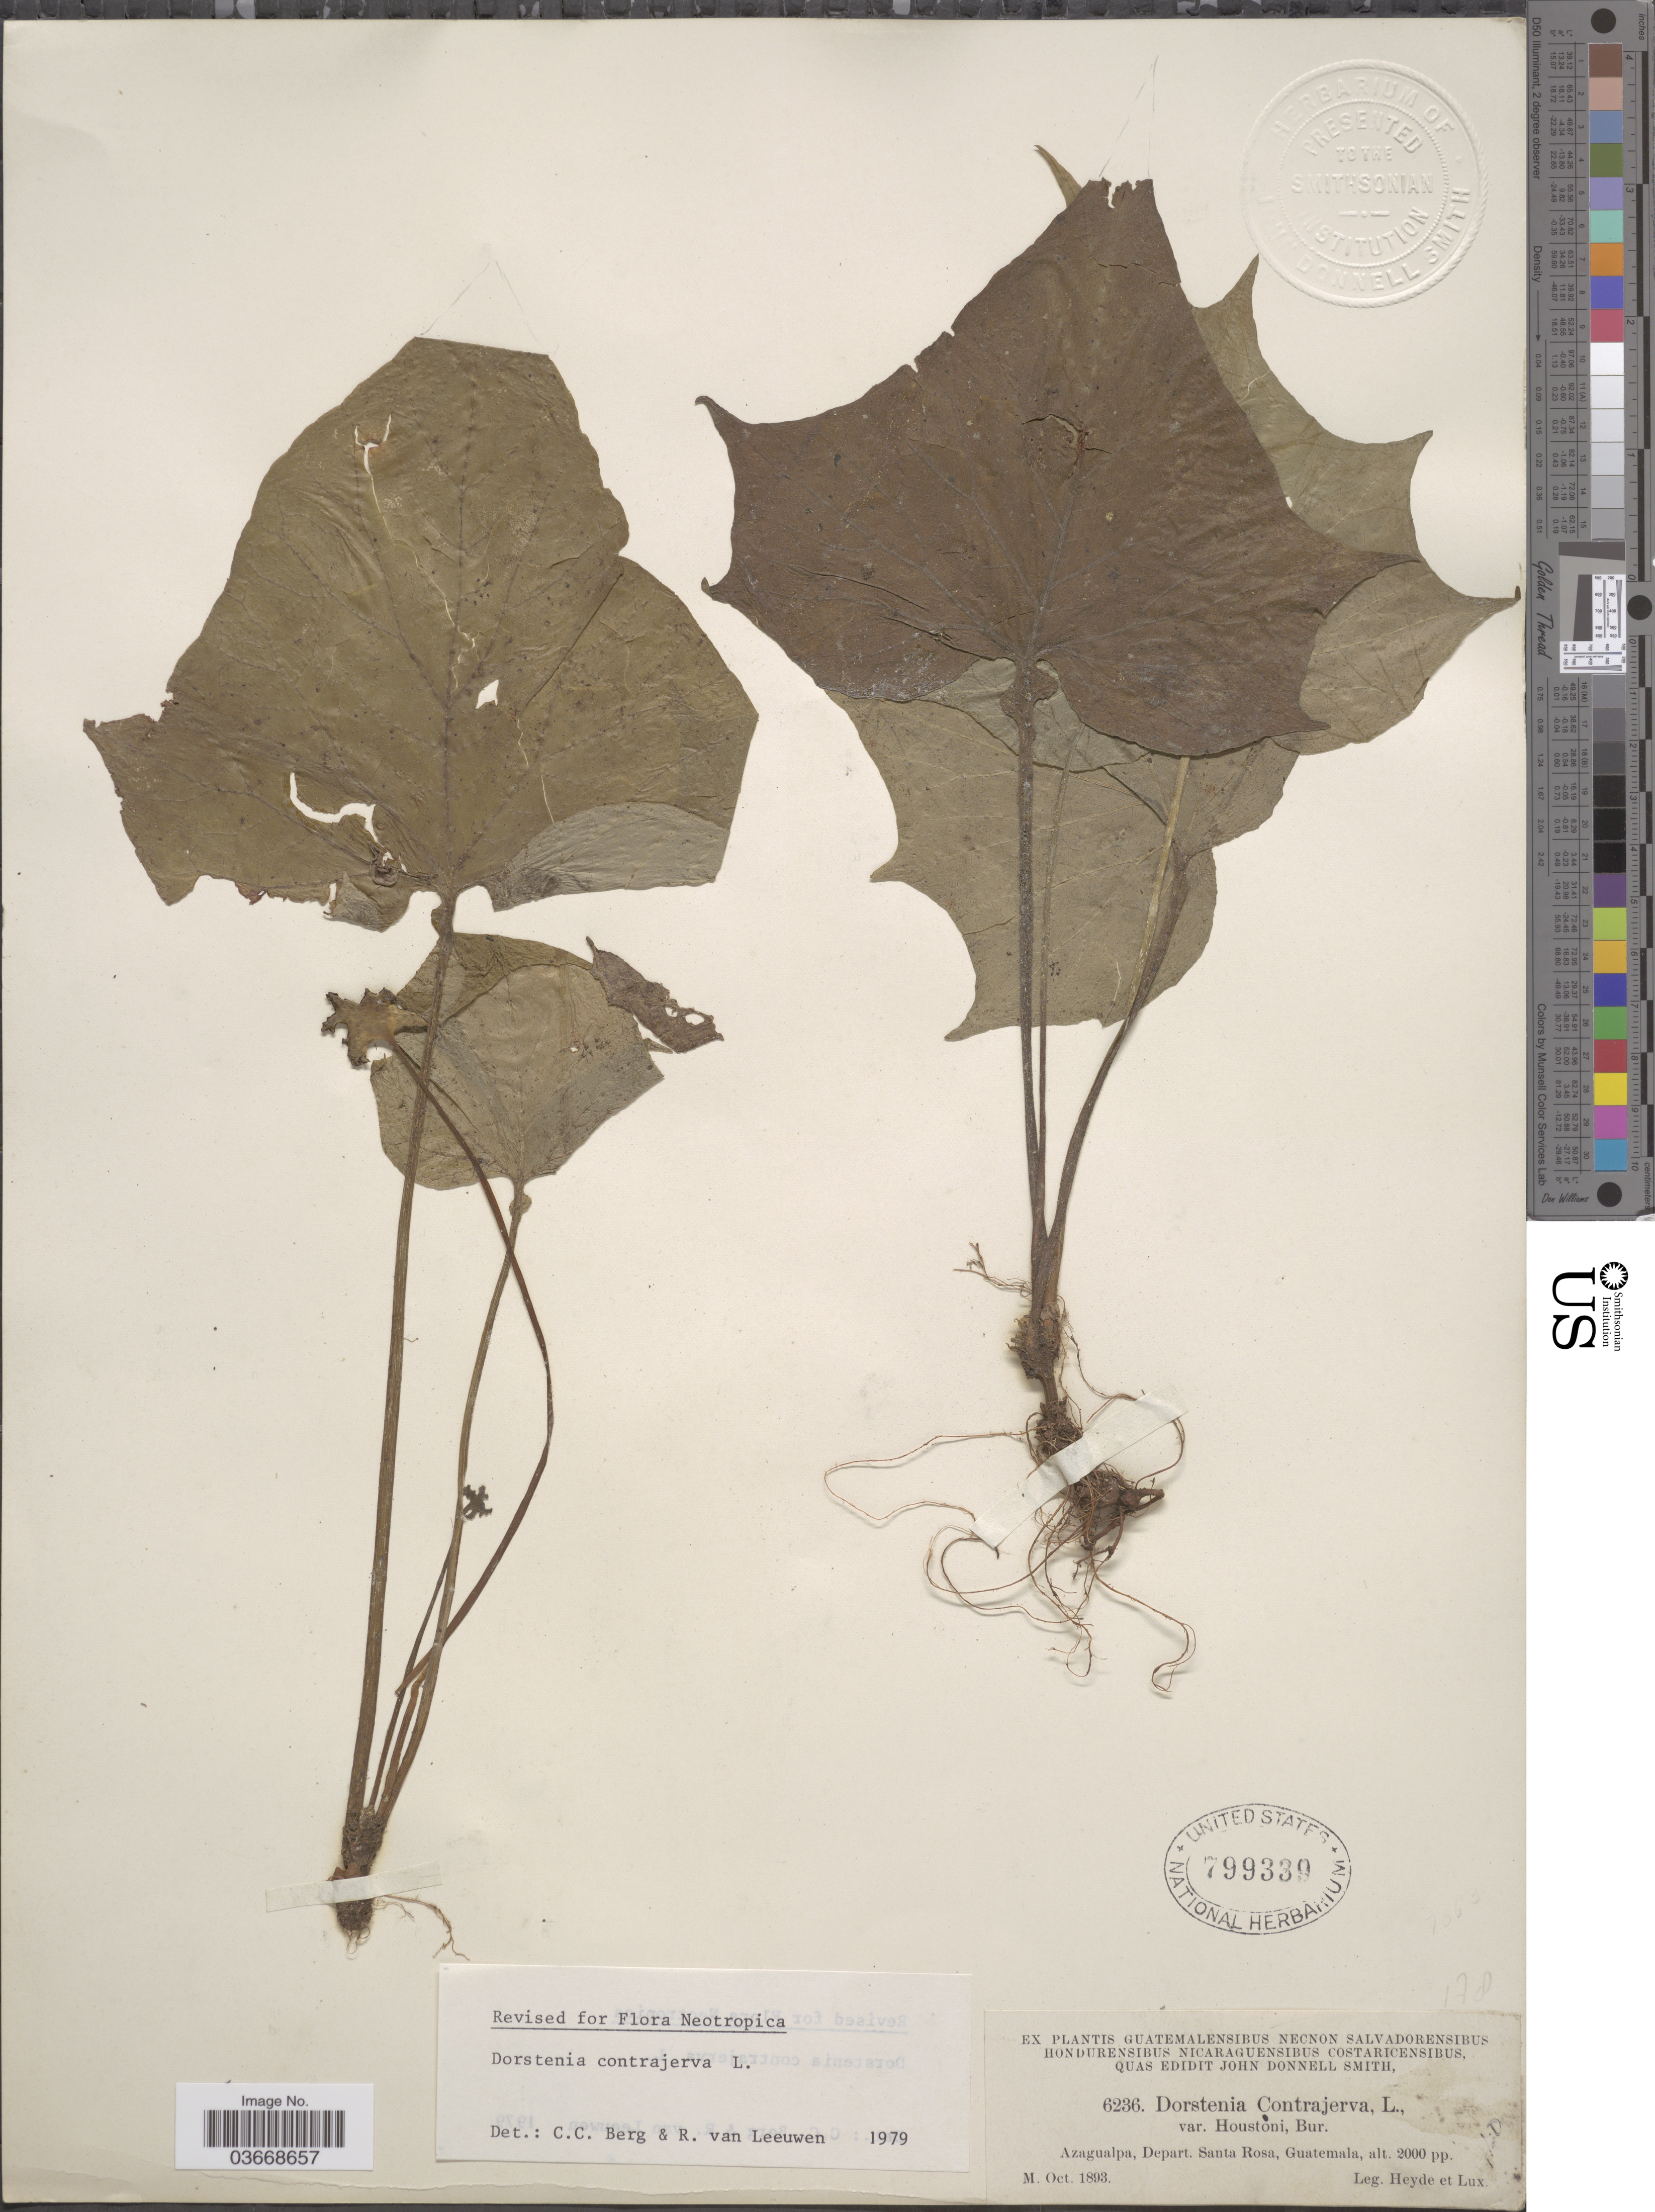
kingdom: Plantae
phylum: Tracheophyta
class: Magnoliopsida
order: Rosales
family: Moraceae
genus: Dorstenia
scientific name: Dorstenia contrajerva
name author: L.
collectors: Heyde & Lux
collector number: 6236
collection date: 1893-10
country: Guatemala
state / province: Santa Rosa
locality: Azagualpa, Depart. Santa Rosa.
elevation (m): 610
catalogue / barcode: US 799339